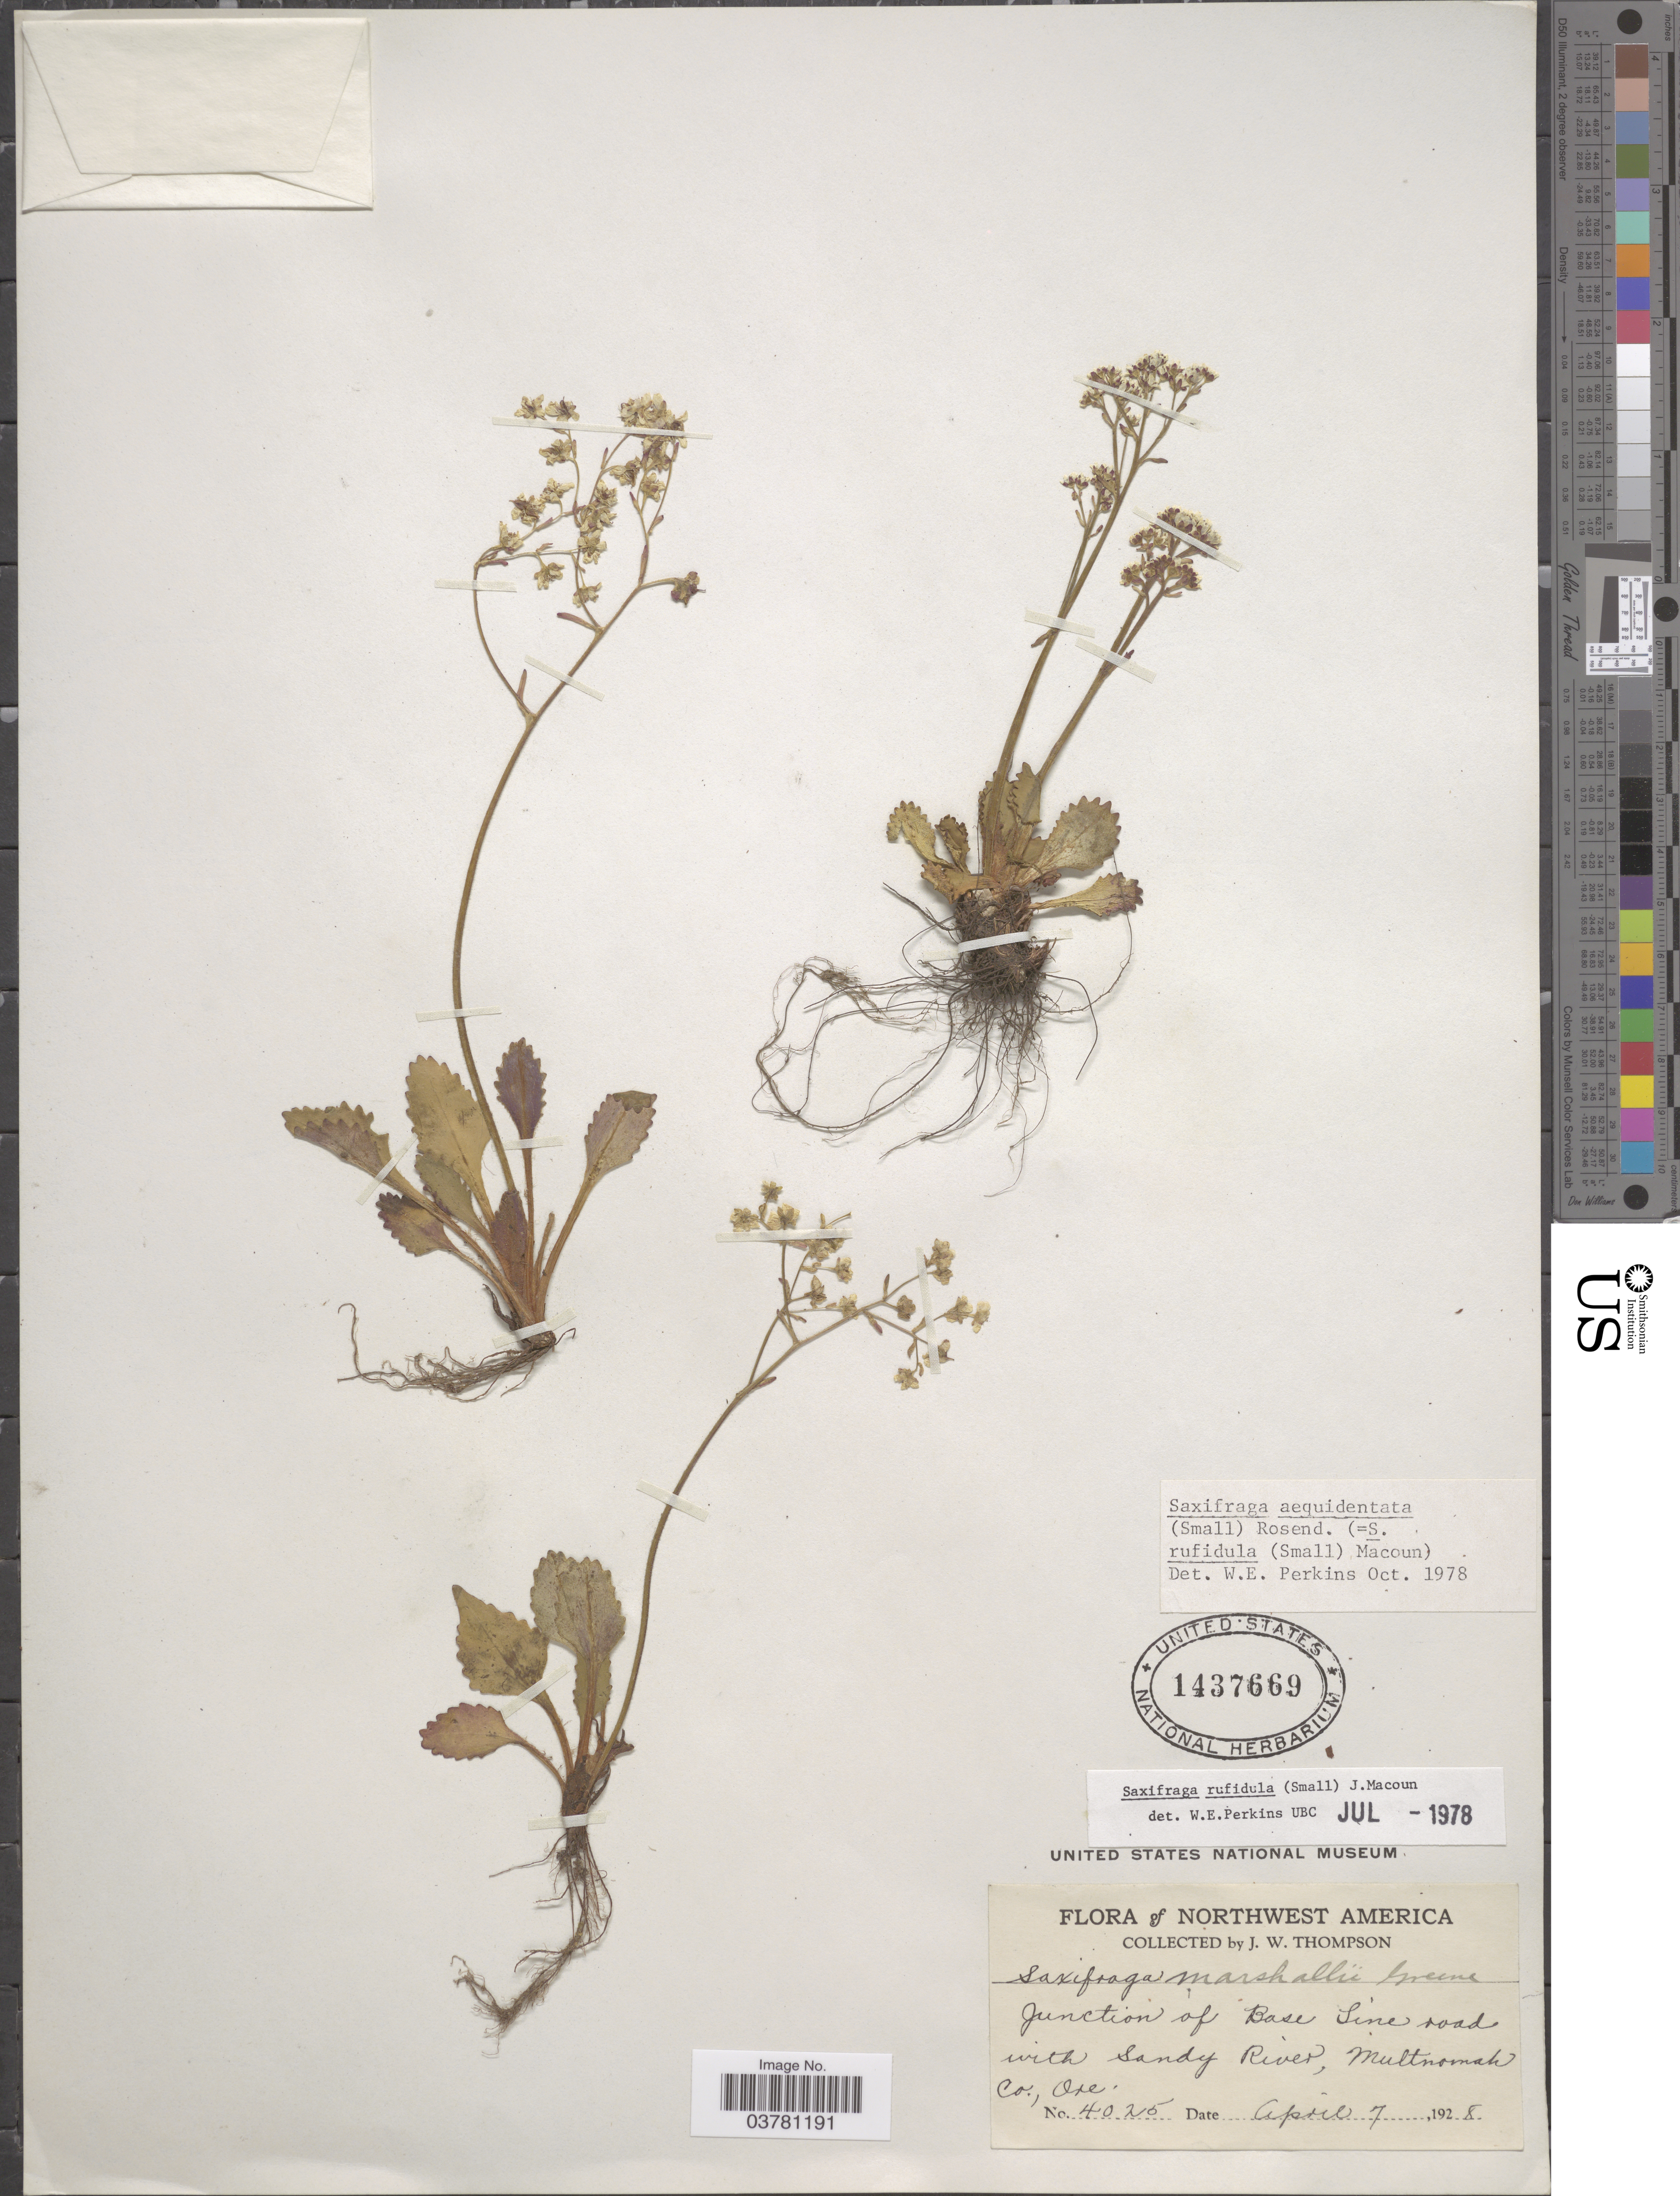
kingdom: Plantae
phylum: Tracheophyta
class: Magnoliopsida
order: Saxifragales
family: Saxifragaceae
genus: Micranthes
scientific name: Micranthes rufidula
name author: Small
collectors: J. Thompson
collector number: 4025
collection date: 1928-04-07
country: United States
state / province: Oregon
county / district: Multnomah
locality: Junction of Base Line road with Sandy River, Multnomah Co.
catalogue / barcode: US 1437669